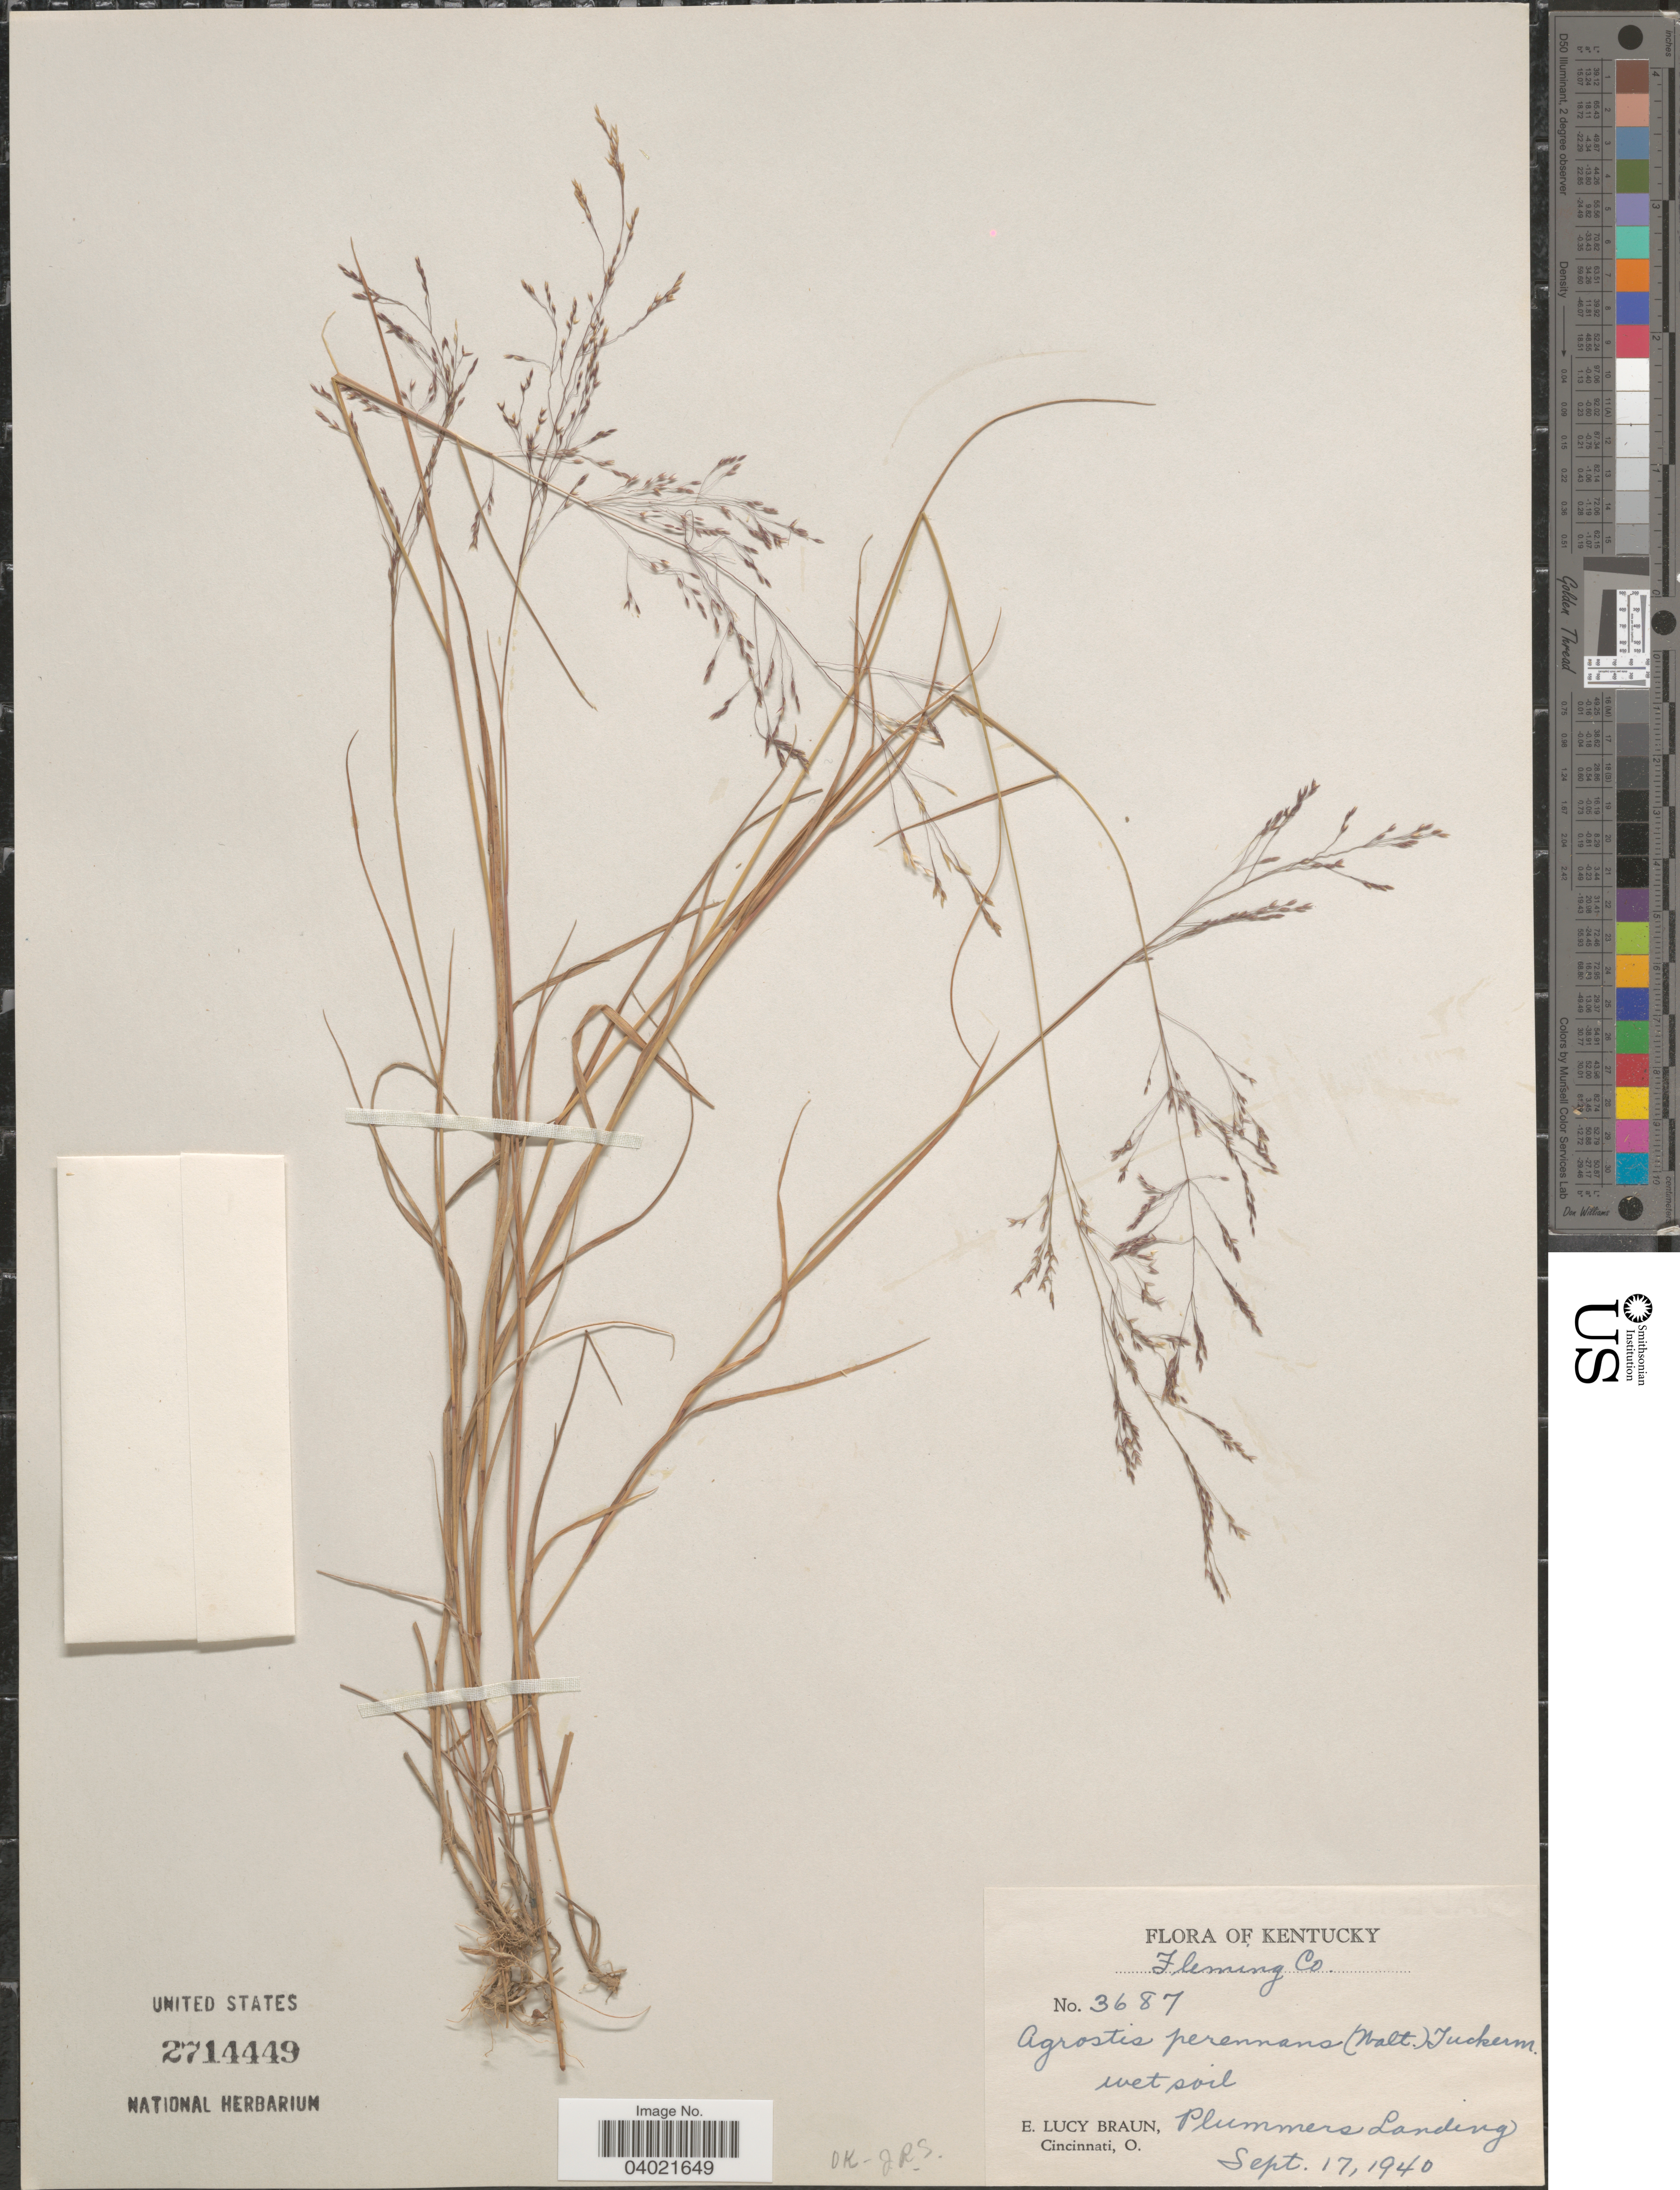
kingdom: Plantae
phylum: Tracheophyta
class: Liliopsida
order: Poales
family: Poaceae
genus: Agrostis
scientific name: Agrostis perennans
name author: (Walter) Tuck.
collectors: E. L. Braun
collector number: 3687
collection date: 1940-09-17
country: United States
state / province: Kentucky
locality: Fleming Co. Plummers Landing.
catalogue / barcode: US 2714449